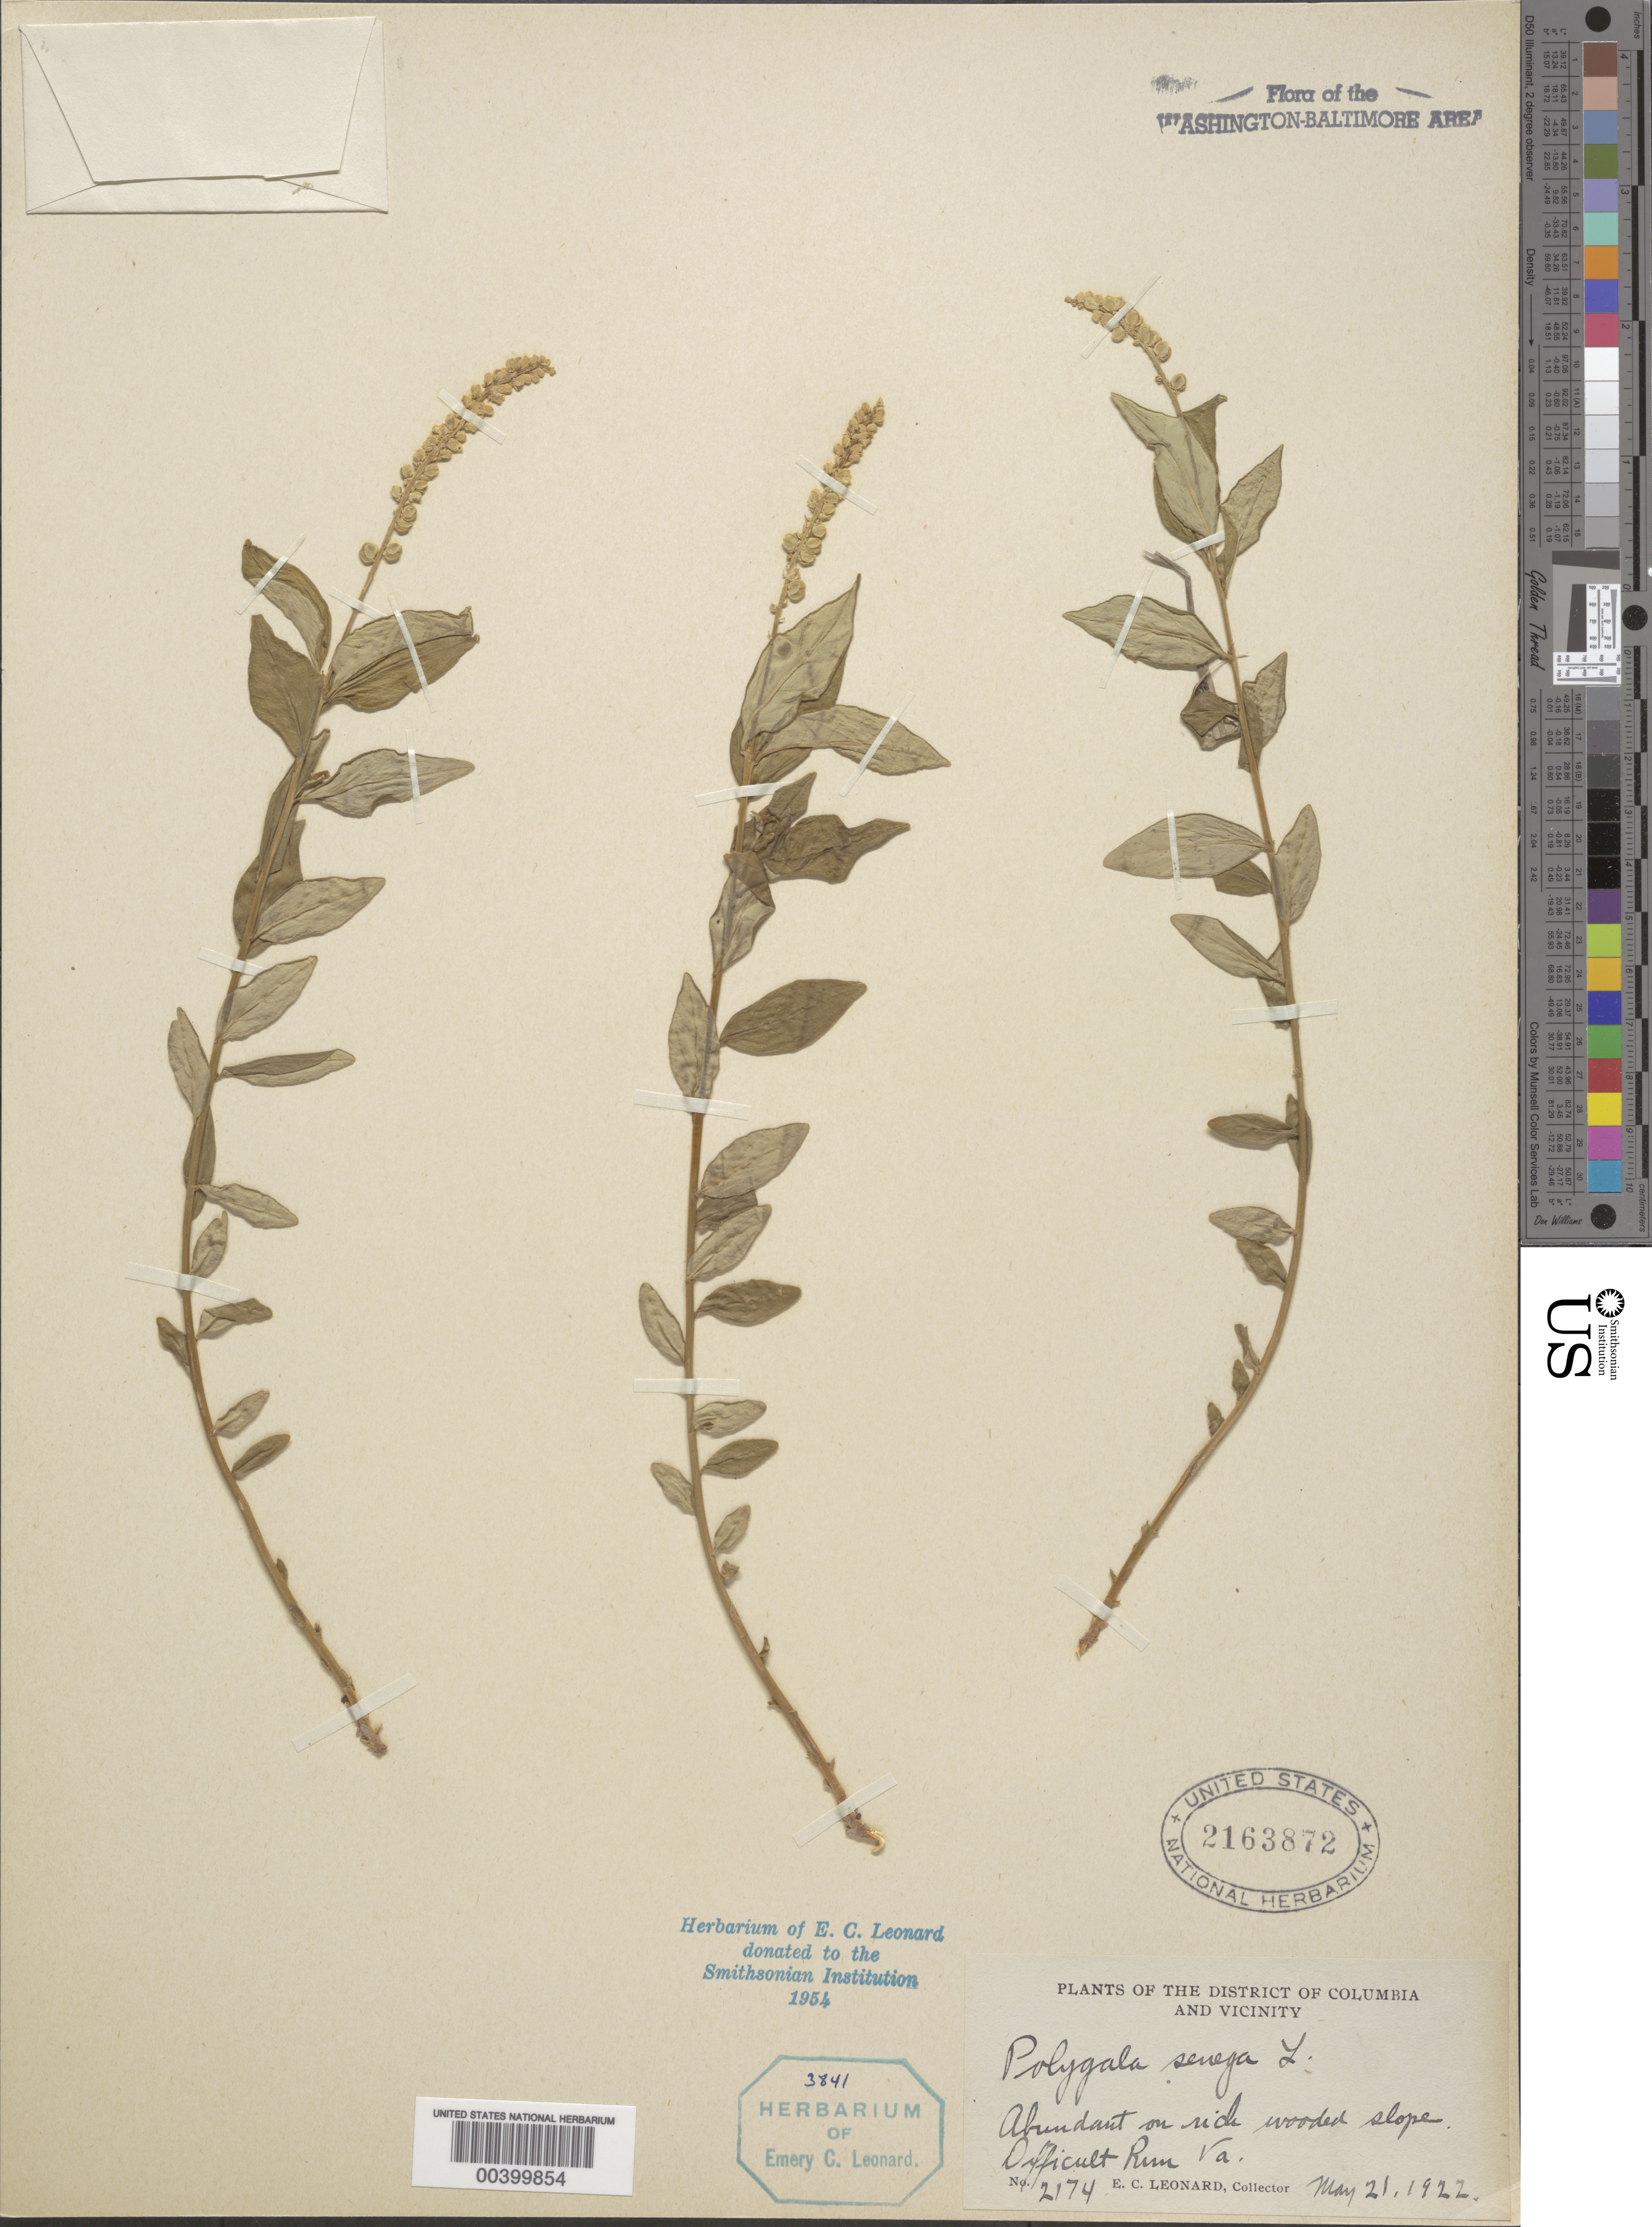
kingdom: Plantae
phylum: Tracheophyta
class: Magnoliopsida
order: Fabales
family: Polygalaceae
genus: Polygala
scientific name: Polygala senega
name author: L.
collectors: E. C. Leonard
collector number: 2174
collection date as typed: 21 May 1922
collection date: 1922-05-21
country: United States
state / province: Virginia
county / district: Fairfax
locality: Difficult Run C. and O. Canal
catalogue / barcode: US 2163872